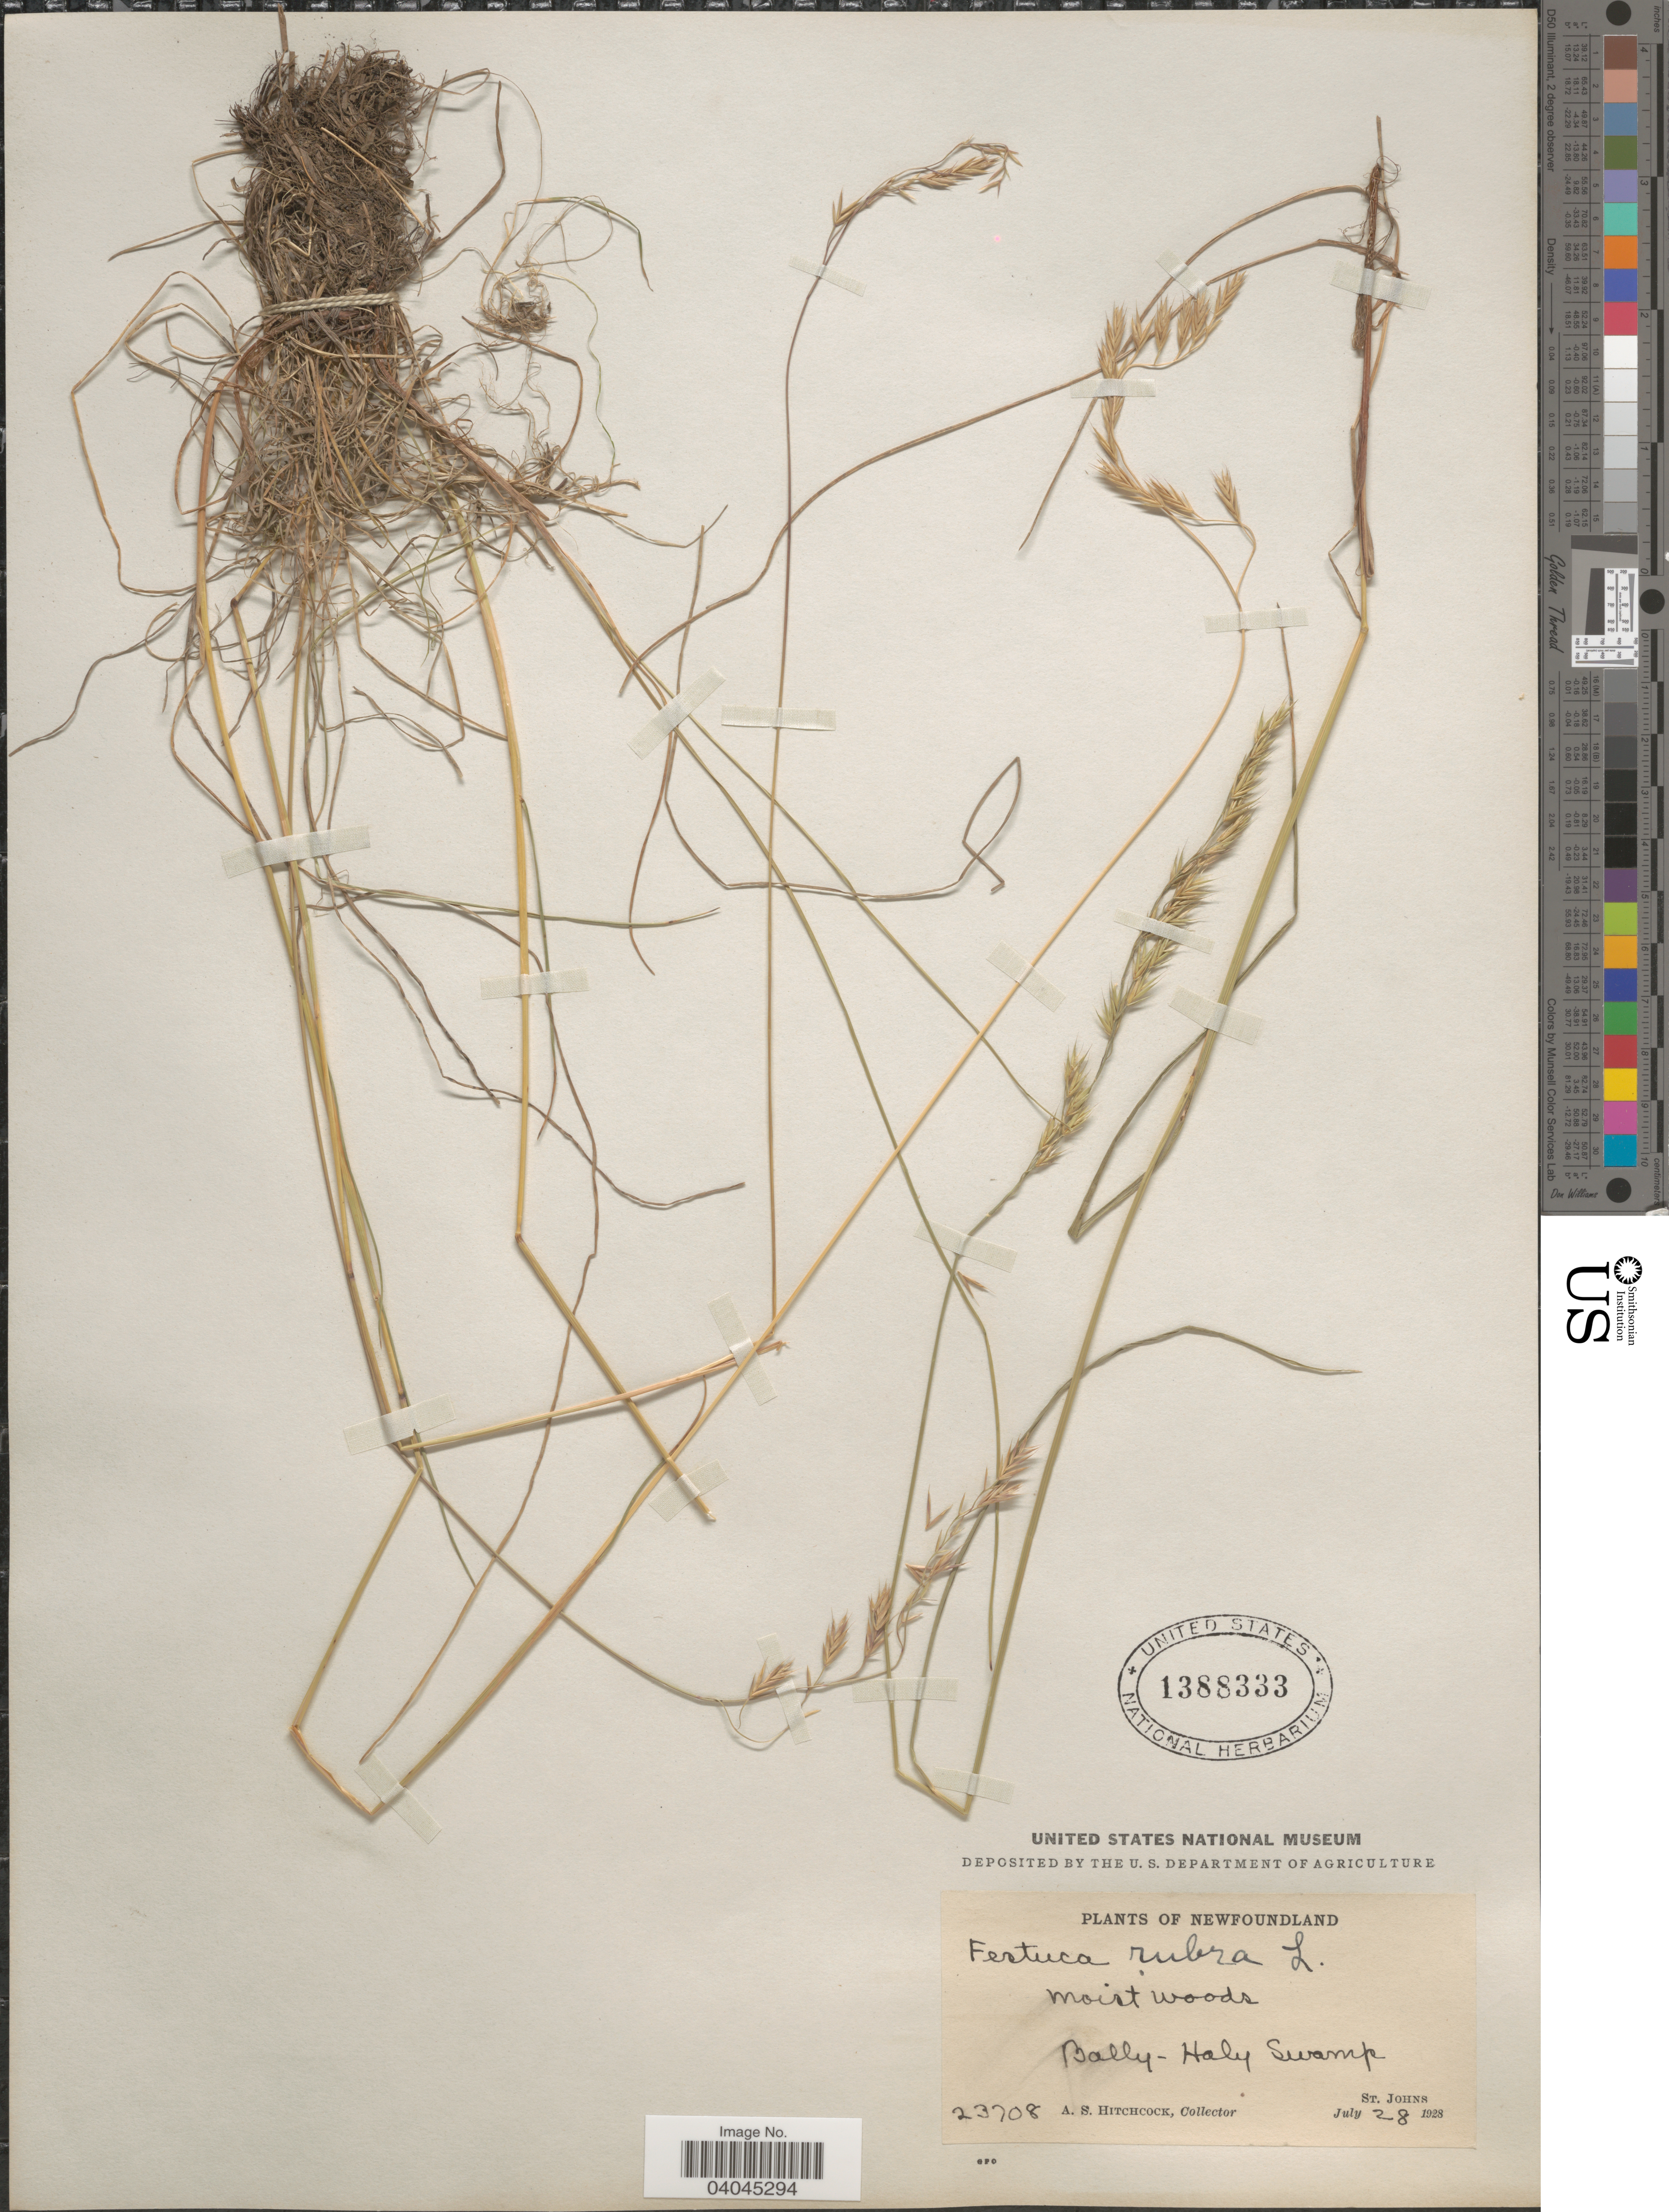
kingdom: Plantae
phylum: Tracheophyta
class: Liliopsida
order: Poales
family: Poaceae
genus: Festuca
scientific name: Festuca rubra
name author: L.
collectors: A. S. Hitchcock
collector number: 23708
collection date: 1928-07-28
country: Canada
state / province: Newfoundland and Labrador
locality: Bally-Haly Swamp. St. Johns.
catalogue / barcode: US 1388333